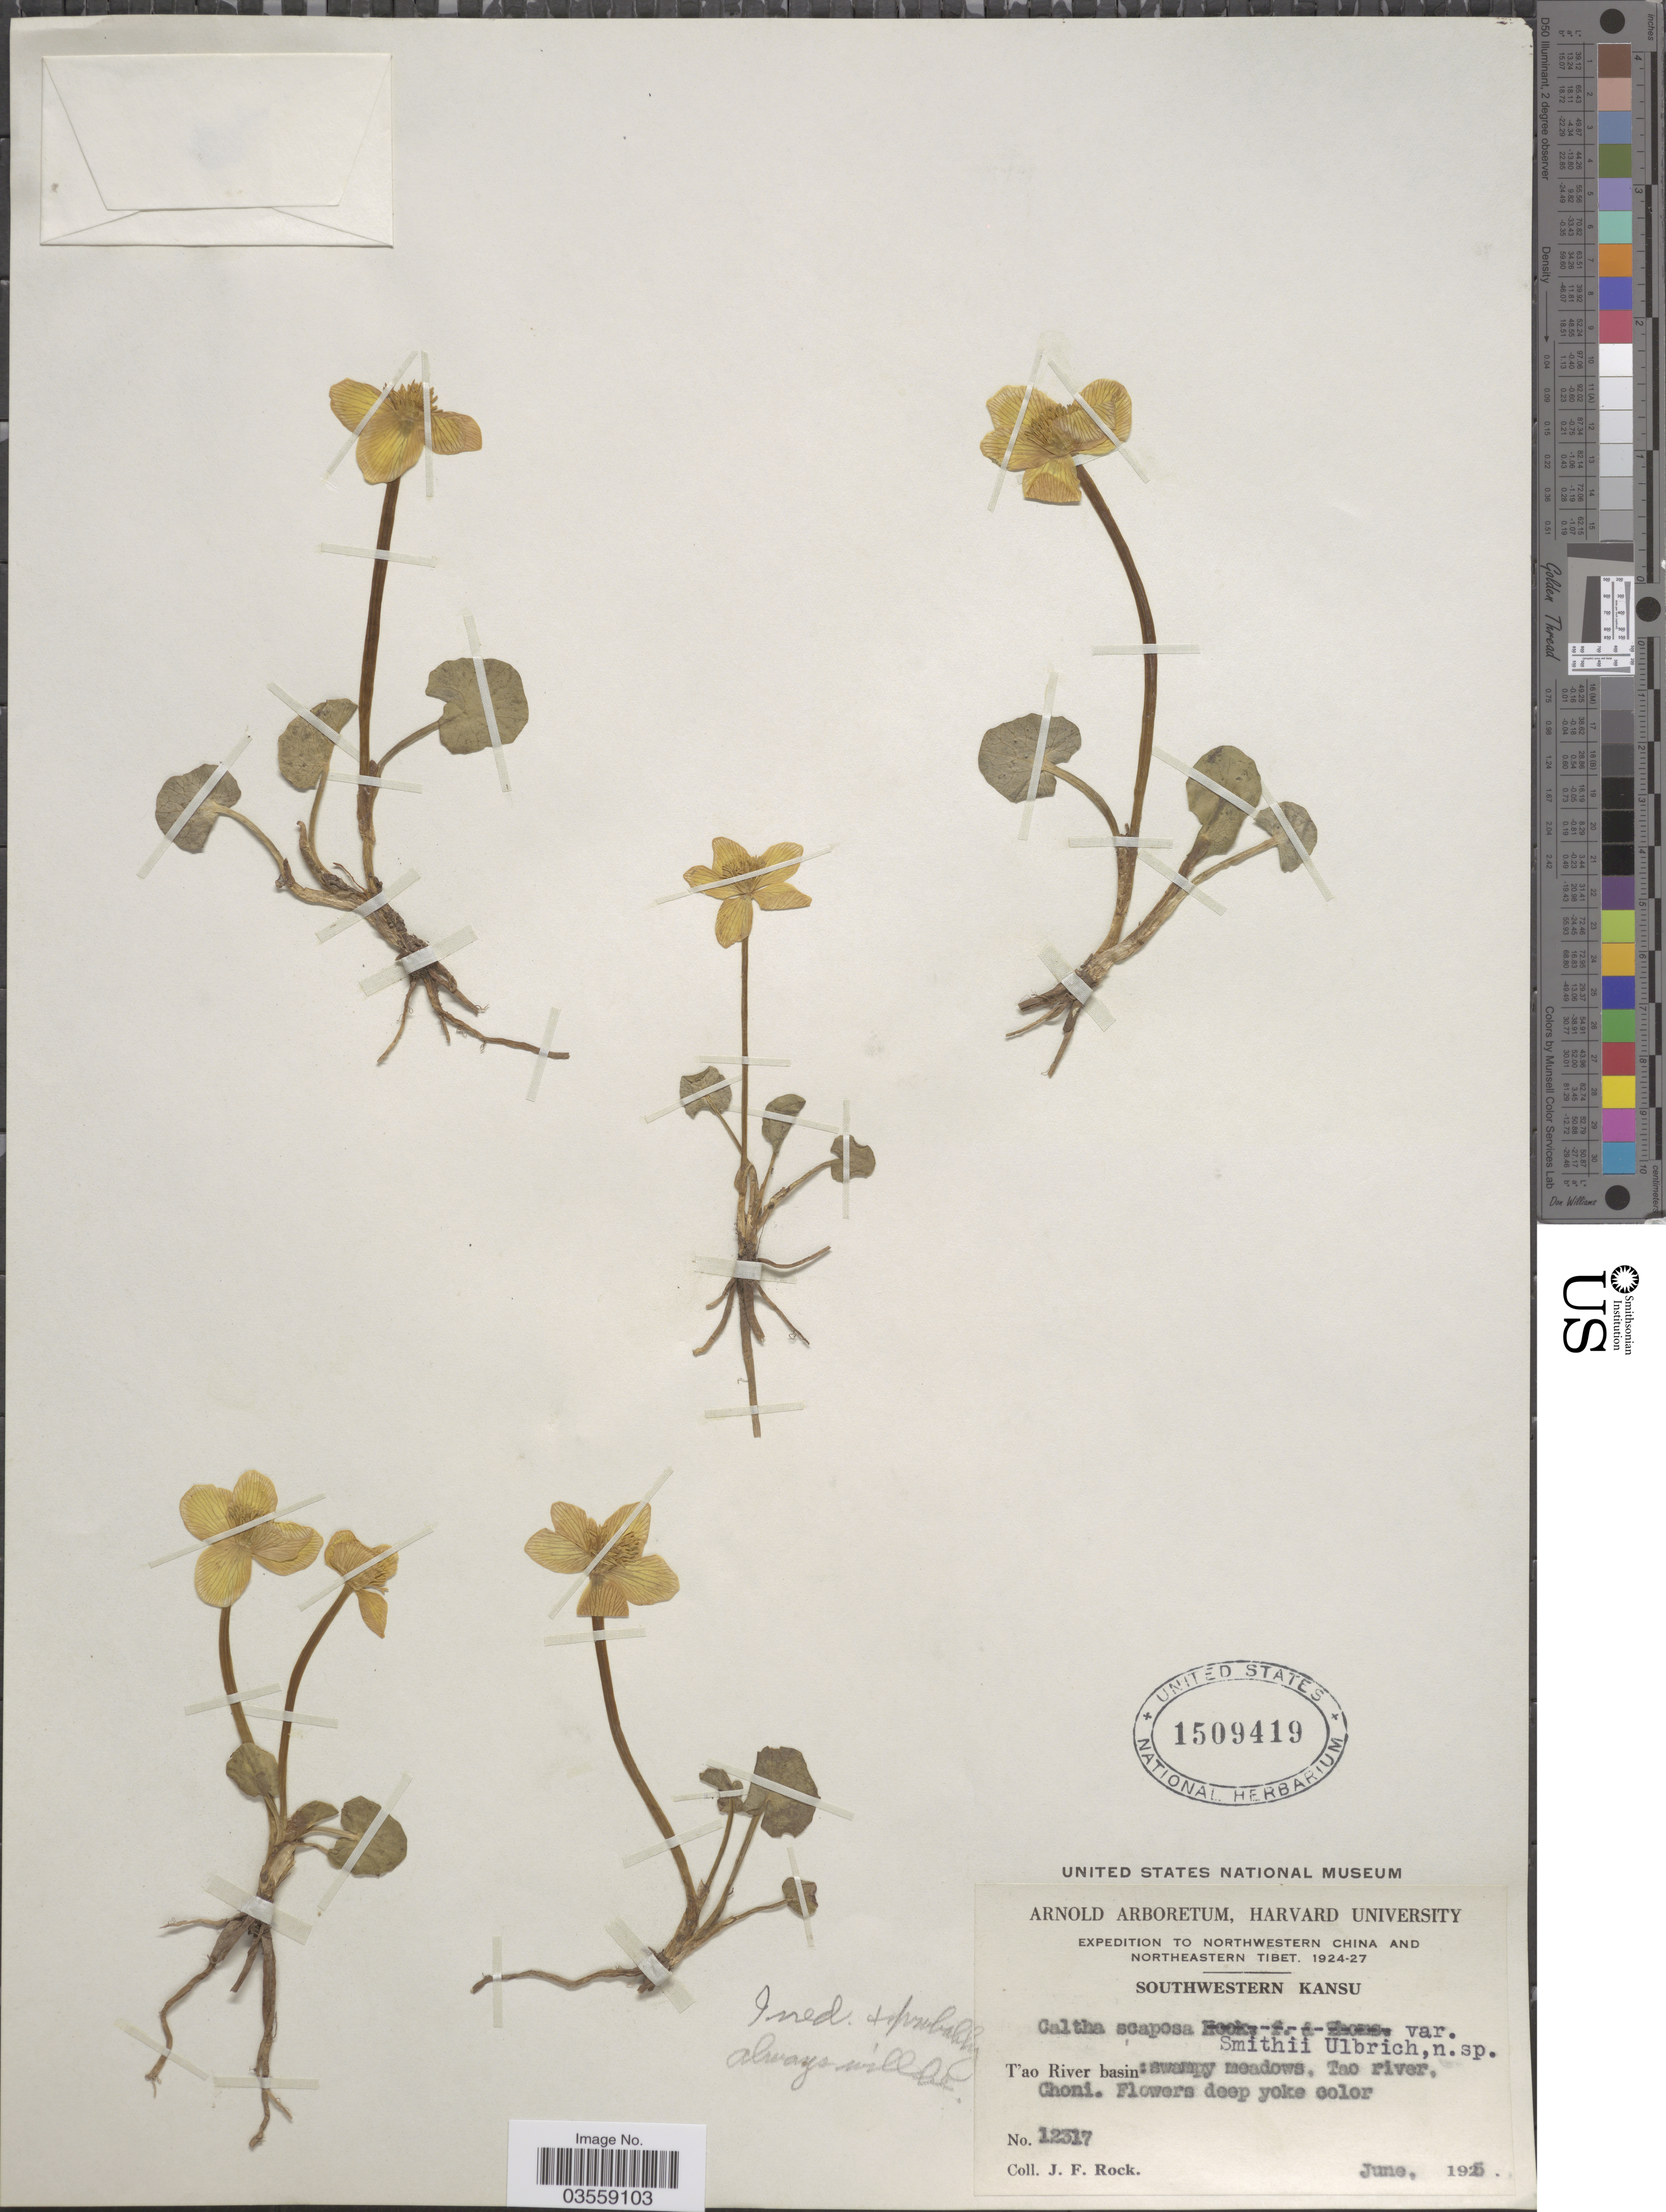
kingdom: Plantae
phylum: Tracheophyta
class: Magnoliopsida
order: Ranunculales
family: Ranunculaceae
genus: Caltha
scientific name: Caltha scaposa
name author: Hook. f. & Thoms.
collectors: J. Rock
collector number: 12317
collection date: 1925-06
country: China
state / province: Gansu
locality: Northwestern China and Northeastern Tibet. Southwestern Kansu. T'ao River basin: swampy meadows, Tao river, Choni.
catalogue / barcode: US 1509419